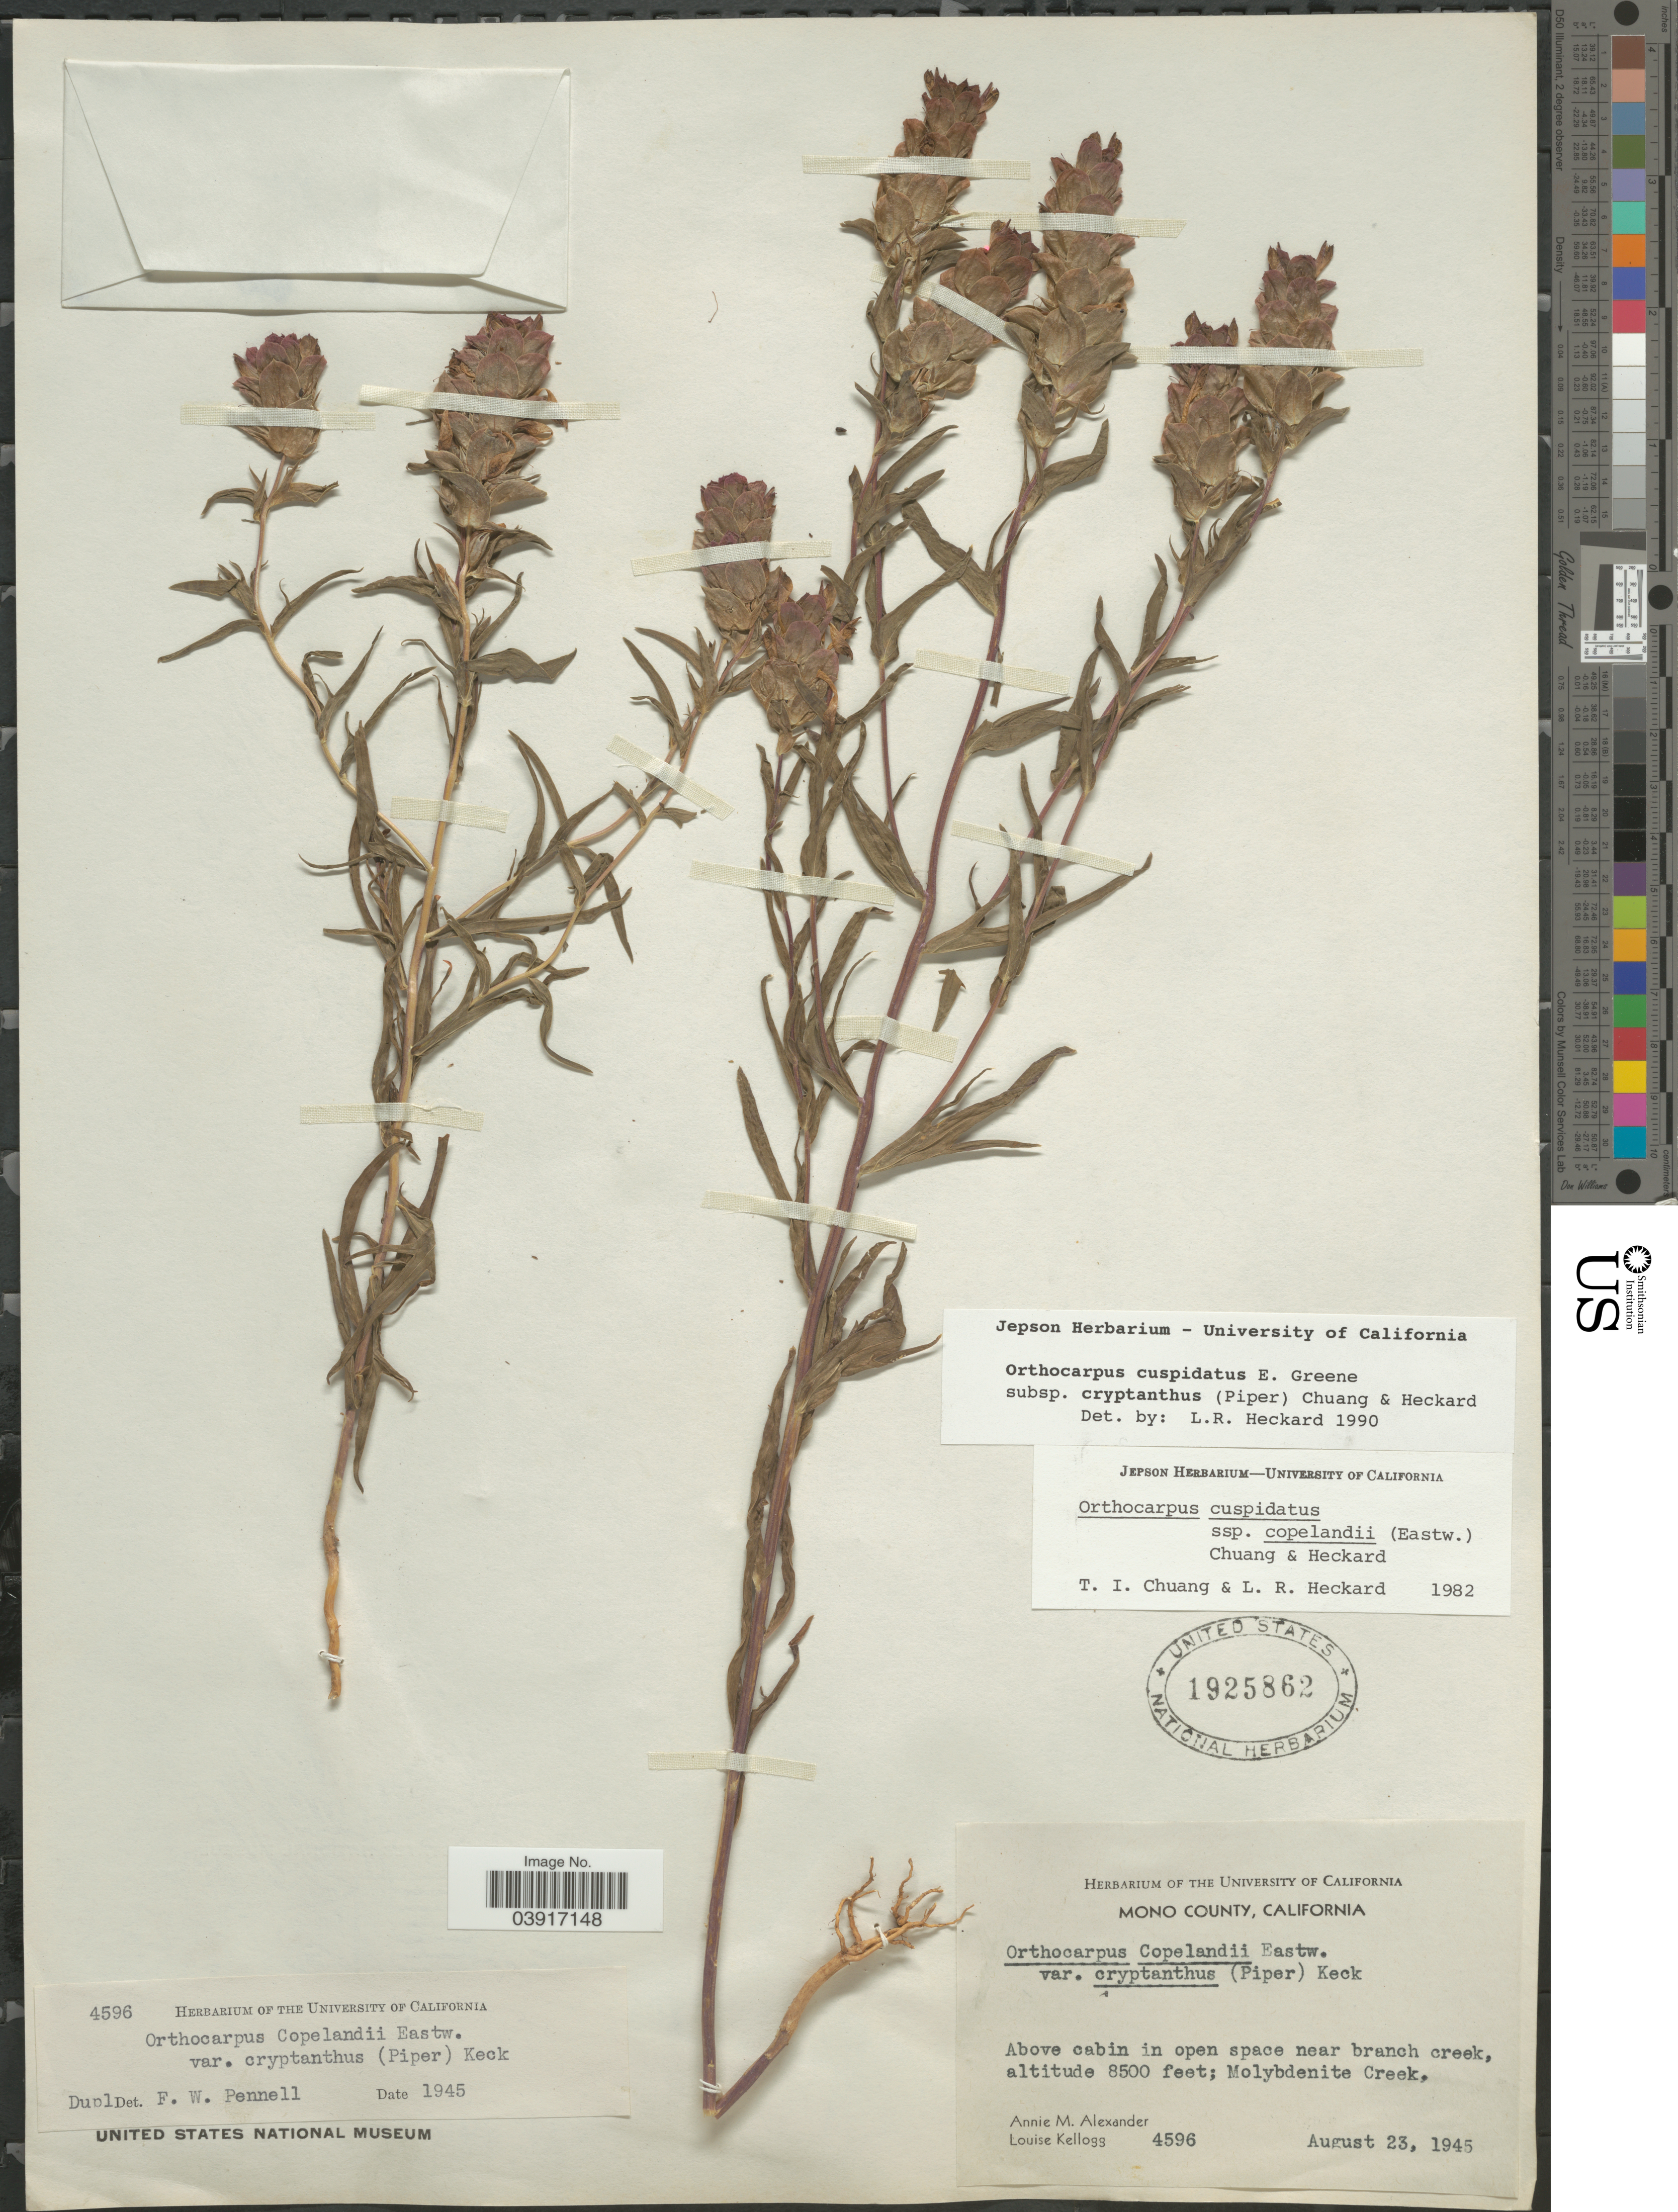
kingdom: Plantae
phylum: Tracheophyta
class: Magnoliopsida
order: Lamiales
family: Orobanchaceae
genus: Orthocarpus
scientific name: Orthocarpus cuspidatus subsp. cryptanthus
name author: (Piper) T.I. Chuang & Heckard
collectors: A. M. Alexander & L. Kellogg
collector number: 4596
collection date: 1945-08-23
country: United States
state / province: California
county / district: Mono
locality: Mono County. Above cabin in open space near branch creek; Molybdenite Creek.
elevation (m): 2591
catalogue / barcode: US 1925862